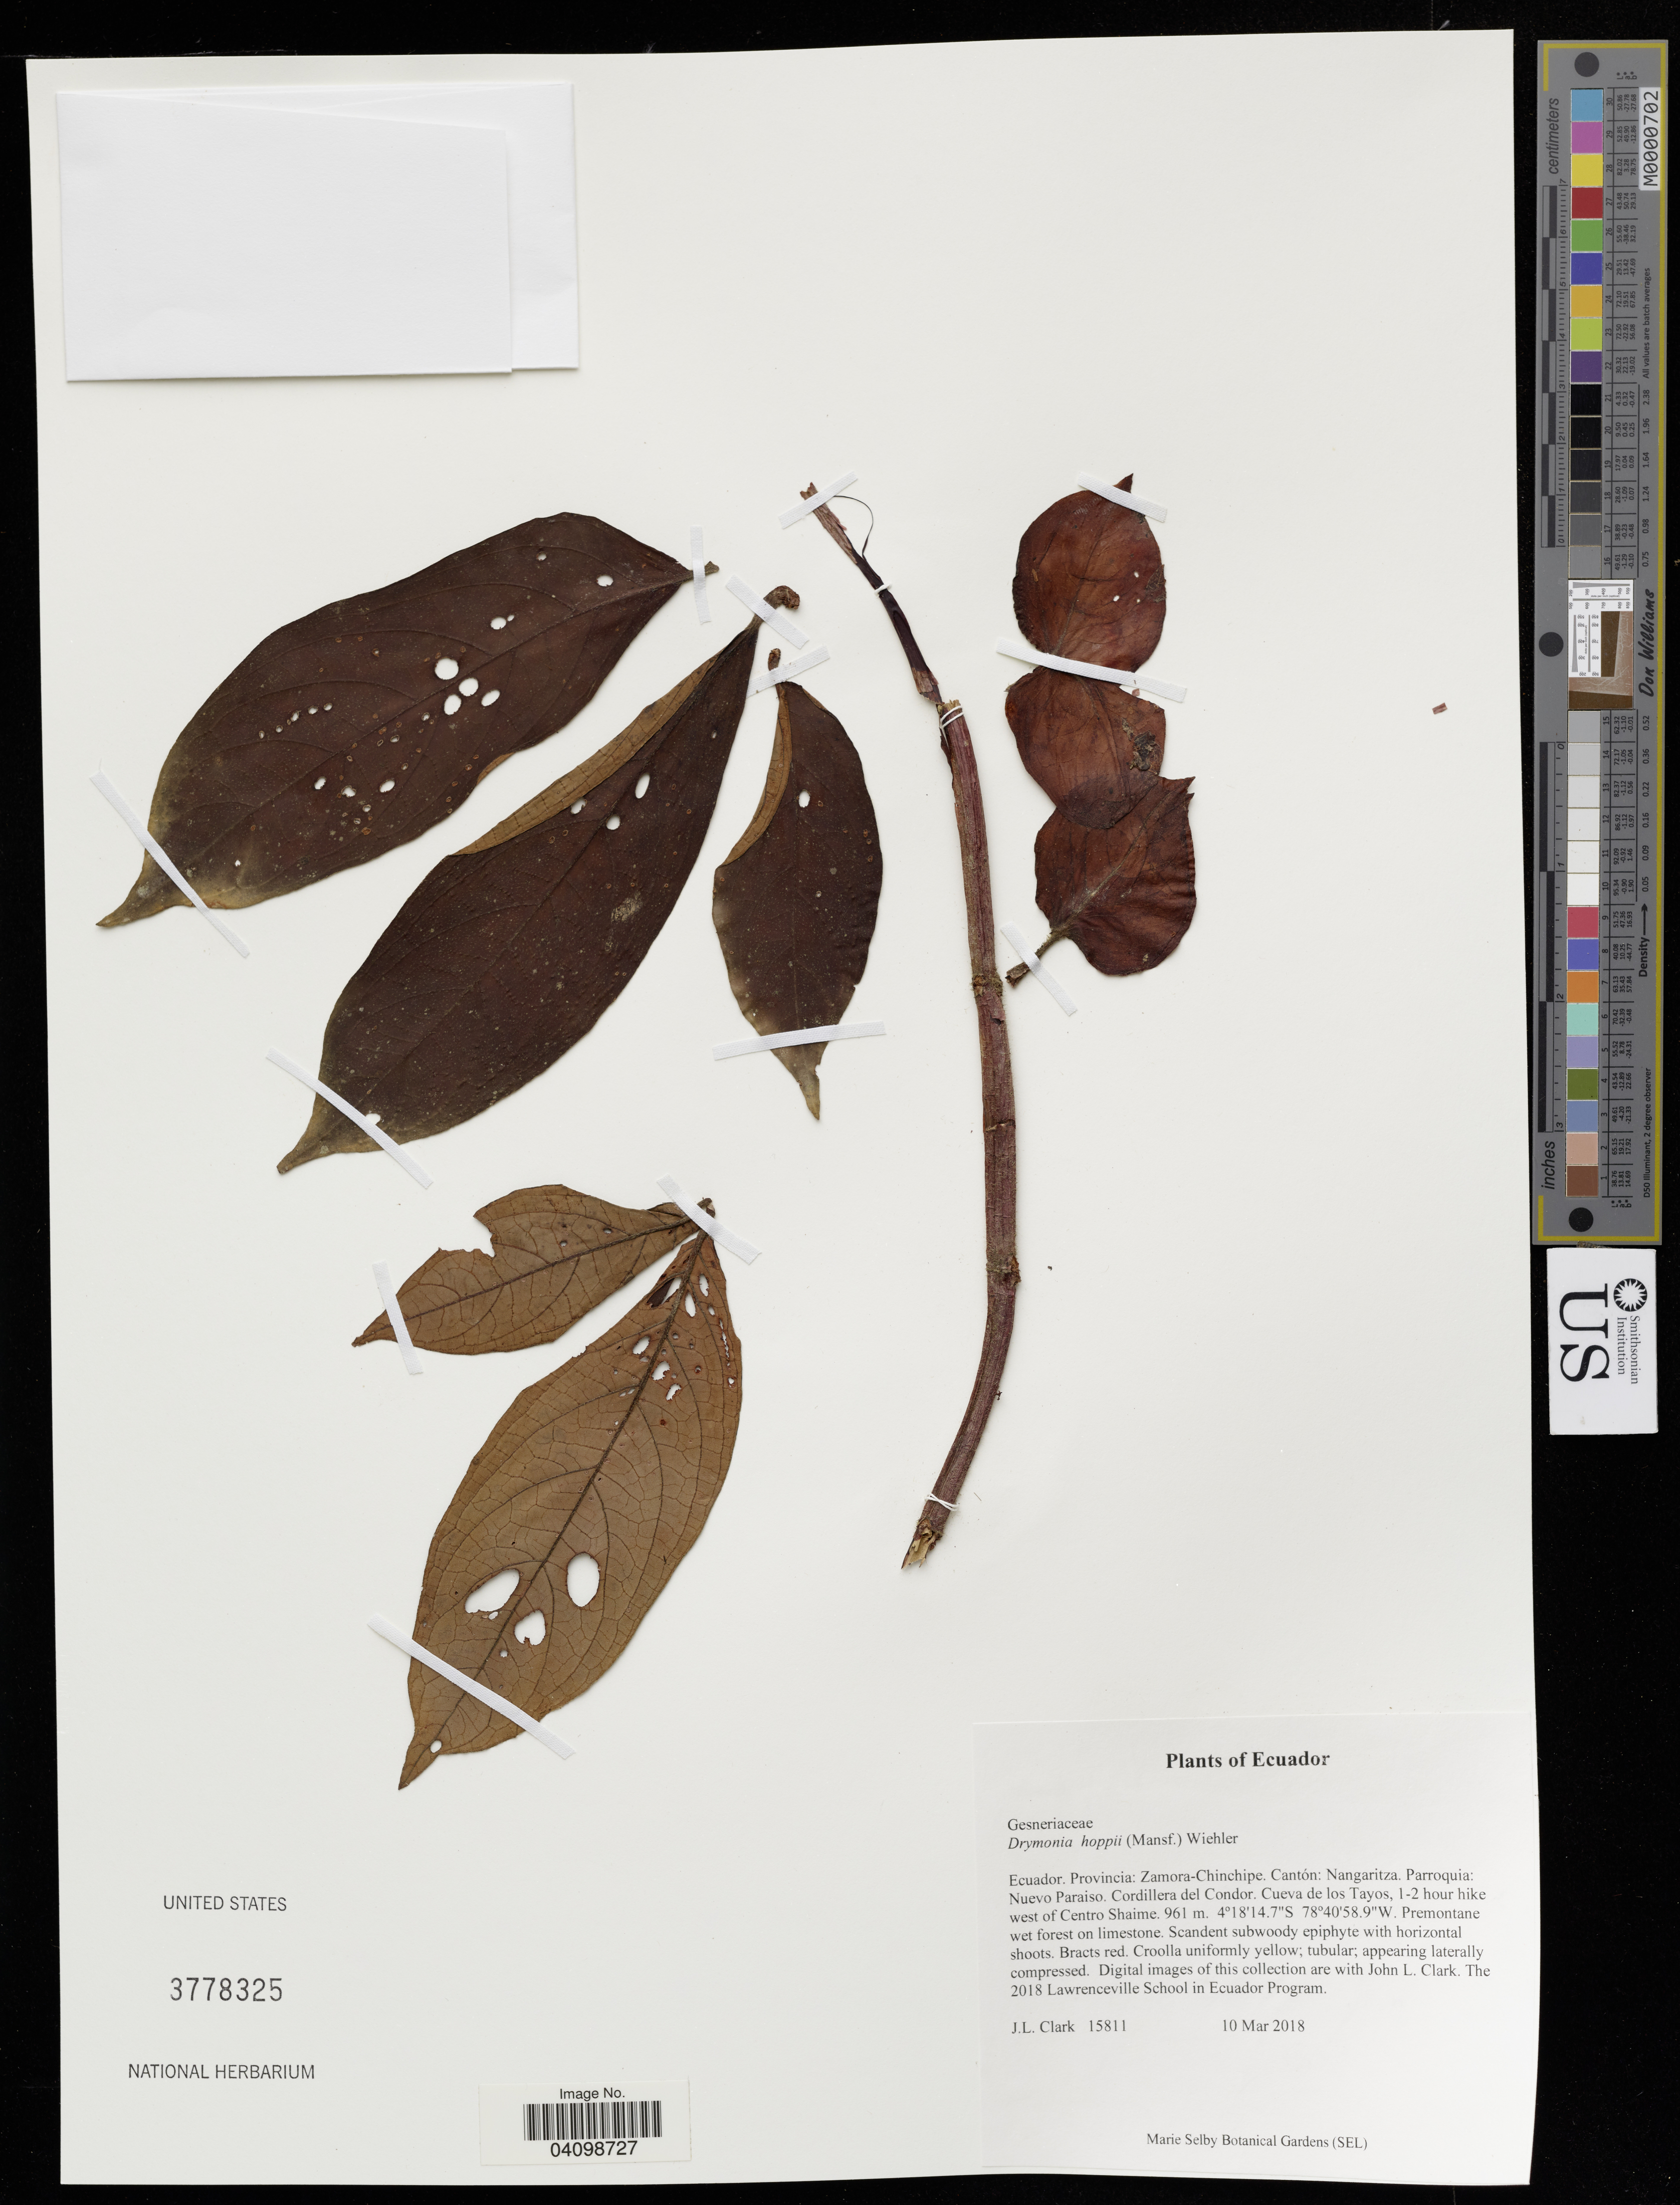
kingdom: Plantae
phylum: Tracheophyta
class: Magnoliopsida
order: Lamiales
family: Gesneriaceae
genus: Drymonia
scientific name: Drymonia hoppii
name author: (Mansf.) Wiehler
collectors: J. Clark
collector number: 15811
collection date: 2018-03-10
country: Ecuador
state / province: Zamora-Chinchipe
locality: Cantón: Nangaritza. Parroquia: Nuevo Paraiso. Cordillera del Condor. Cueva de los Tayos, 1-2 hour hike west of Centro Shaime.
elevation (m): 961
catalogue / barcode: US 3778325